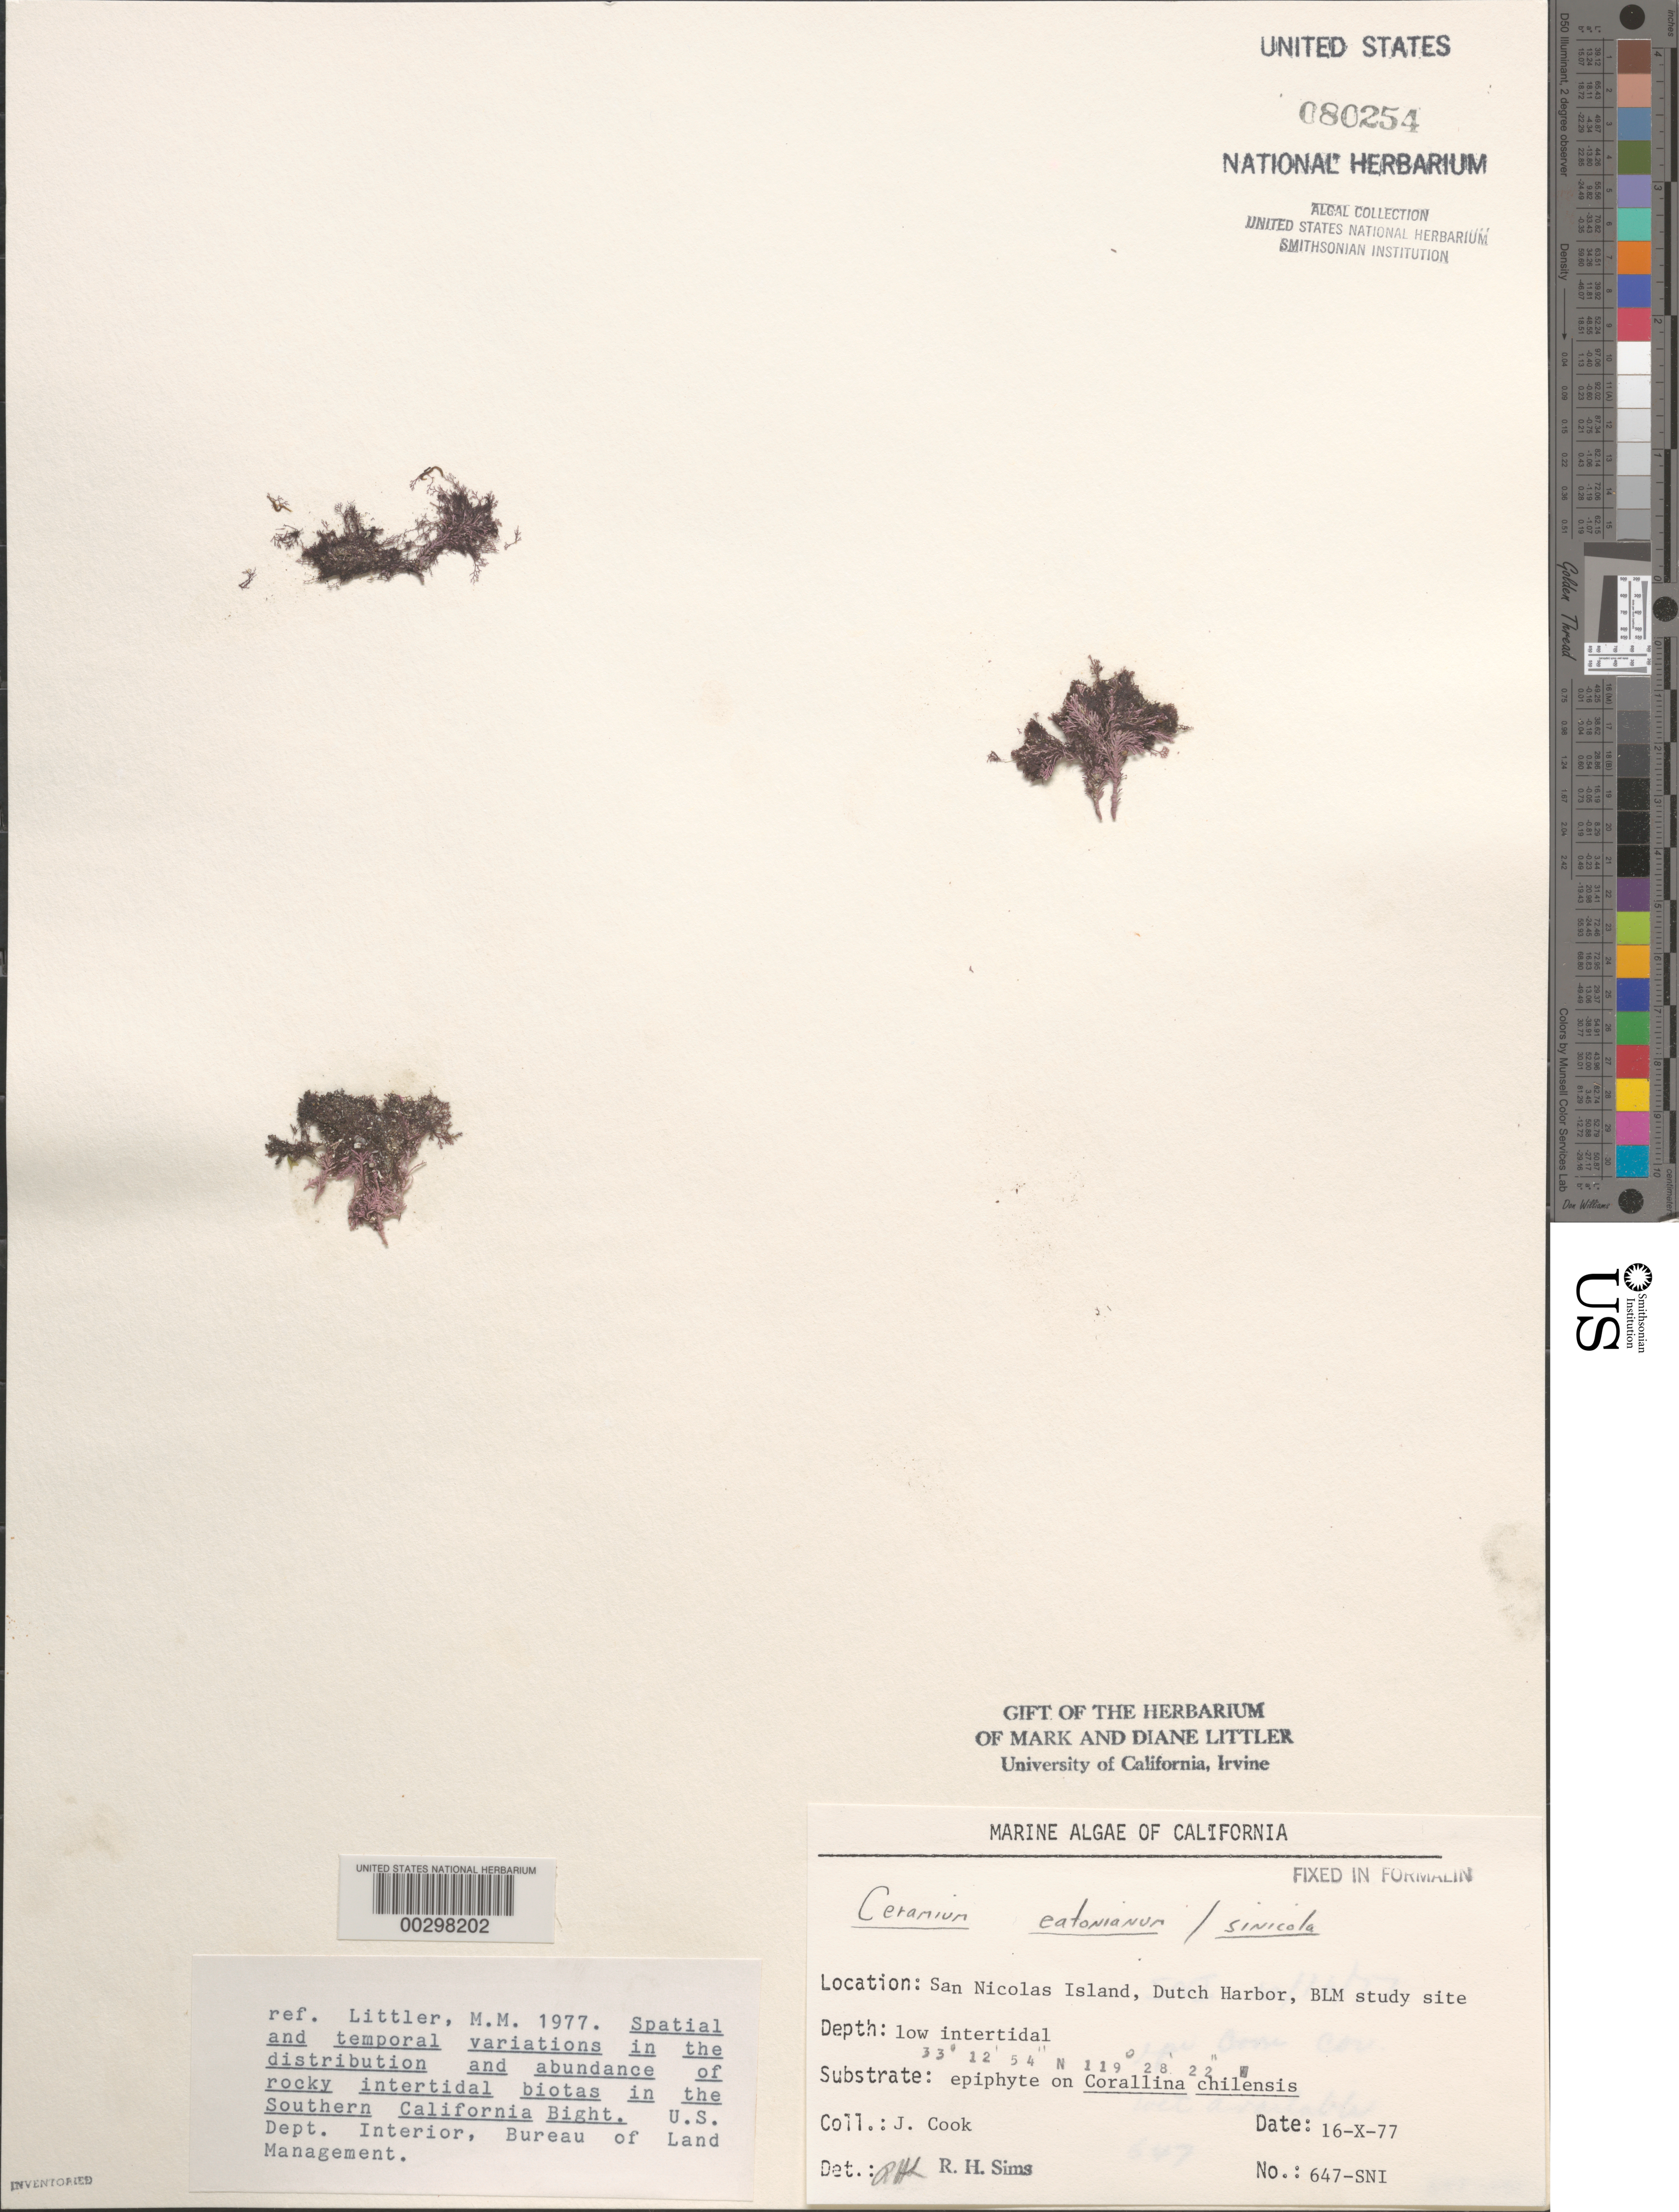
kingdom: Plantae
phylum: Rhodophyta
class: Florideophyceae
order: Ceramiales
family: Ceramiaceae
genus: Corallophila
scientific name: Corallophila eatoniana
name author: (Farl.) T.O. Cho et al.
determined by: Algae name updating Project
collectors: J. Cook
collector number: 647-sni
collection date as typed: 16 Oct 1977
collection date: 1977-10-16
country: United States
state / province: California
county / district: Ventura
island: San Nicolas Island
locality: Dutch Harbor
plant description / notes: BLM-SOCALBIGHT Rocky Intertidal Survey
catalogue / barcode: US 80254